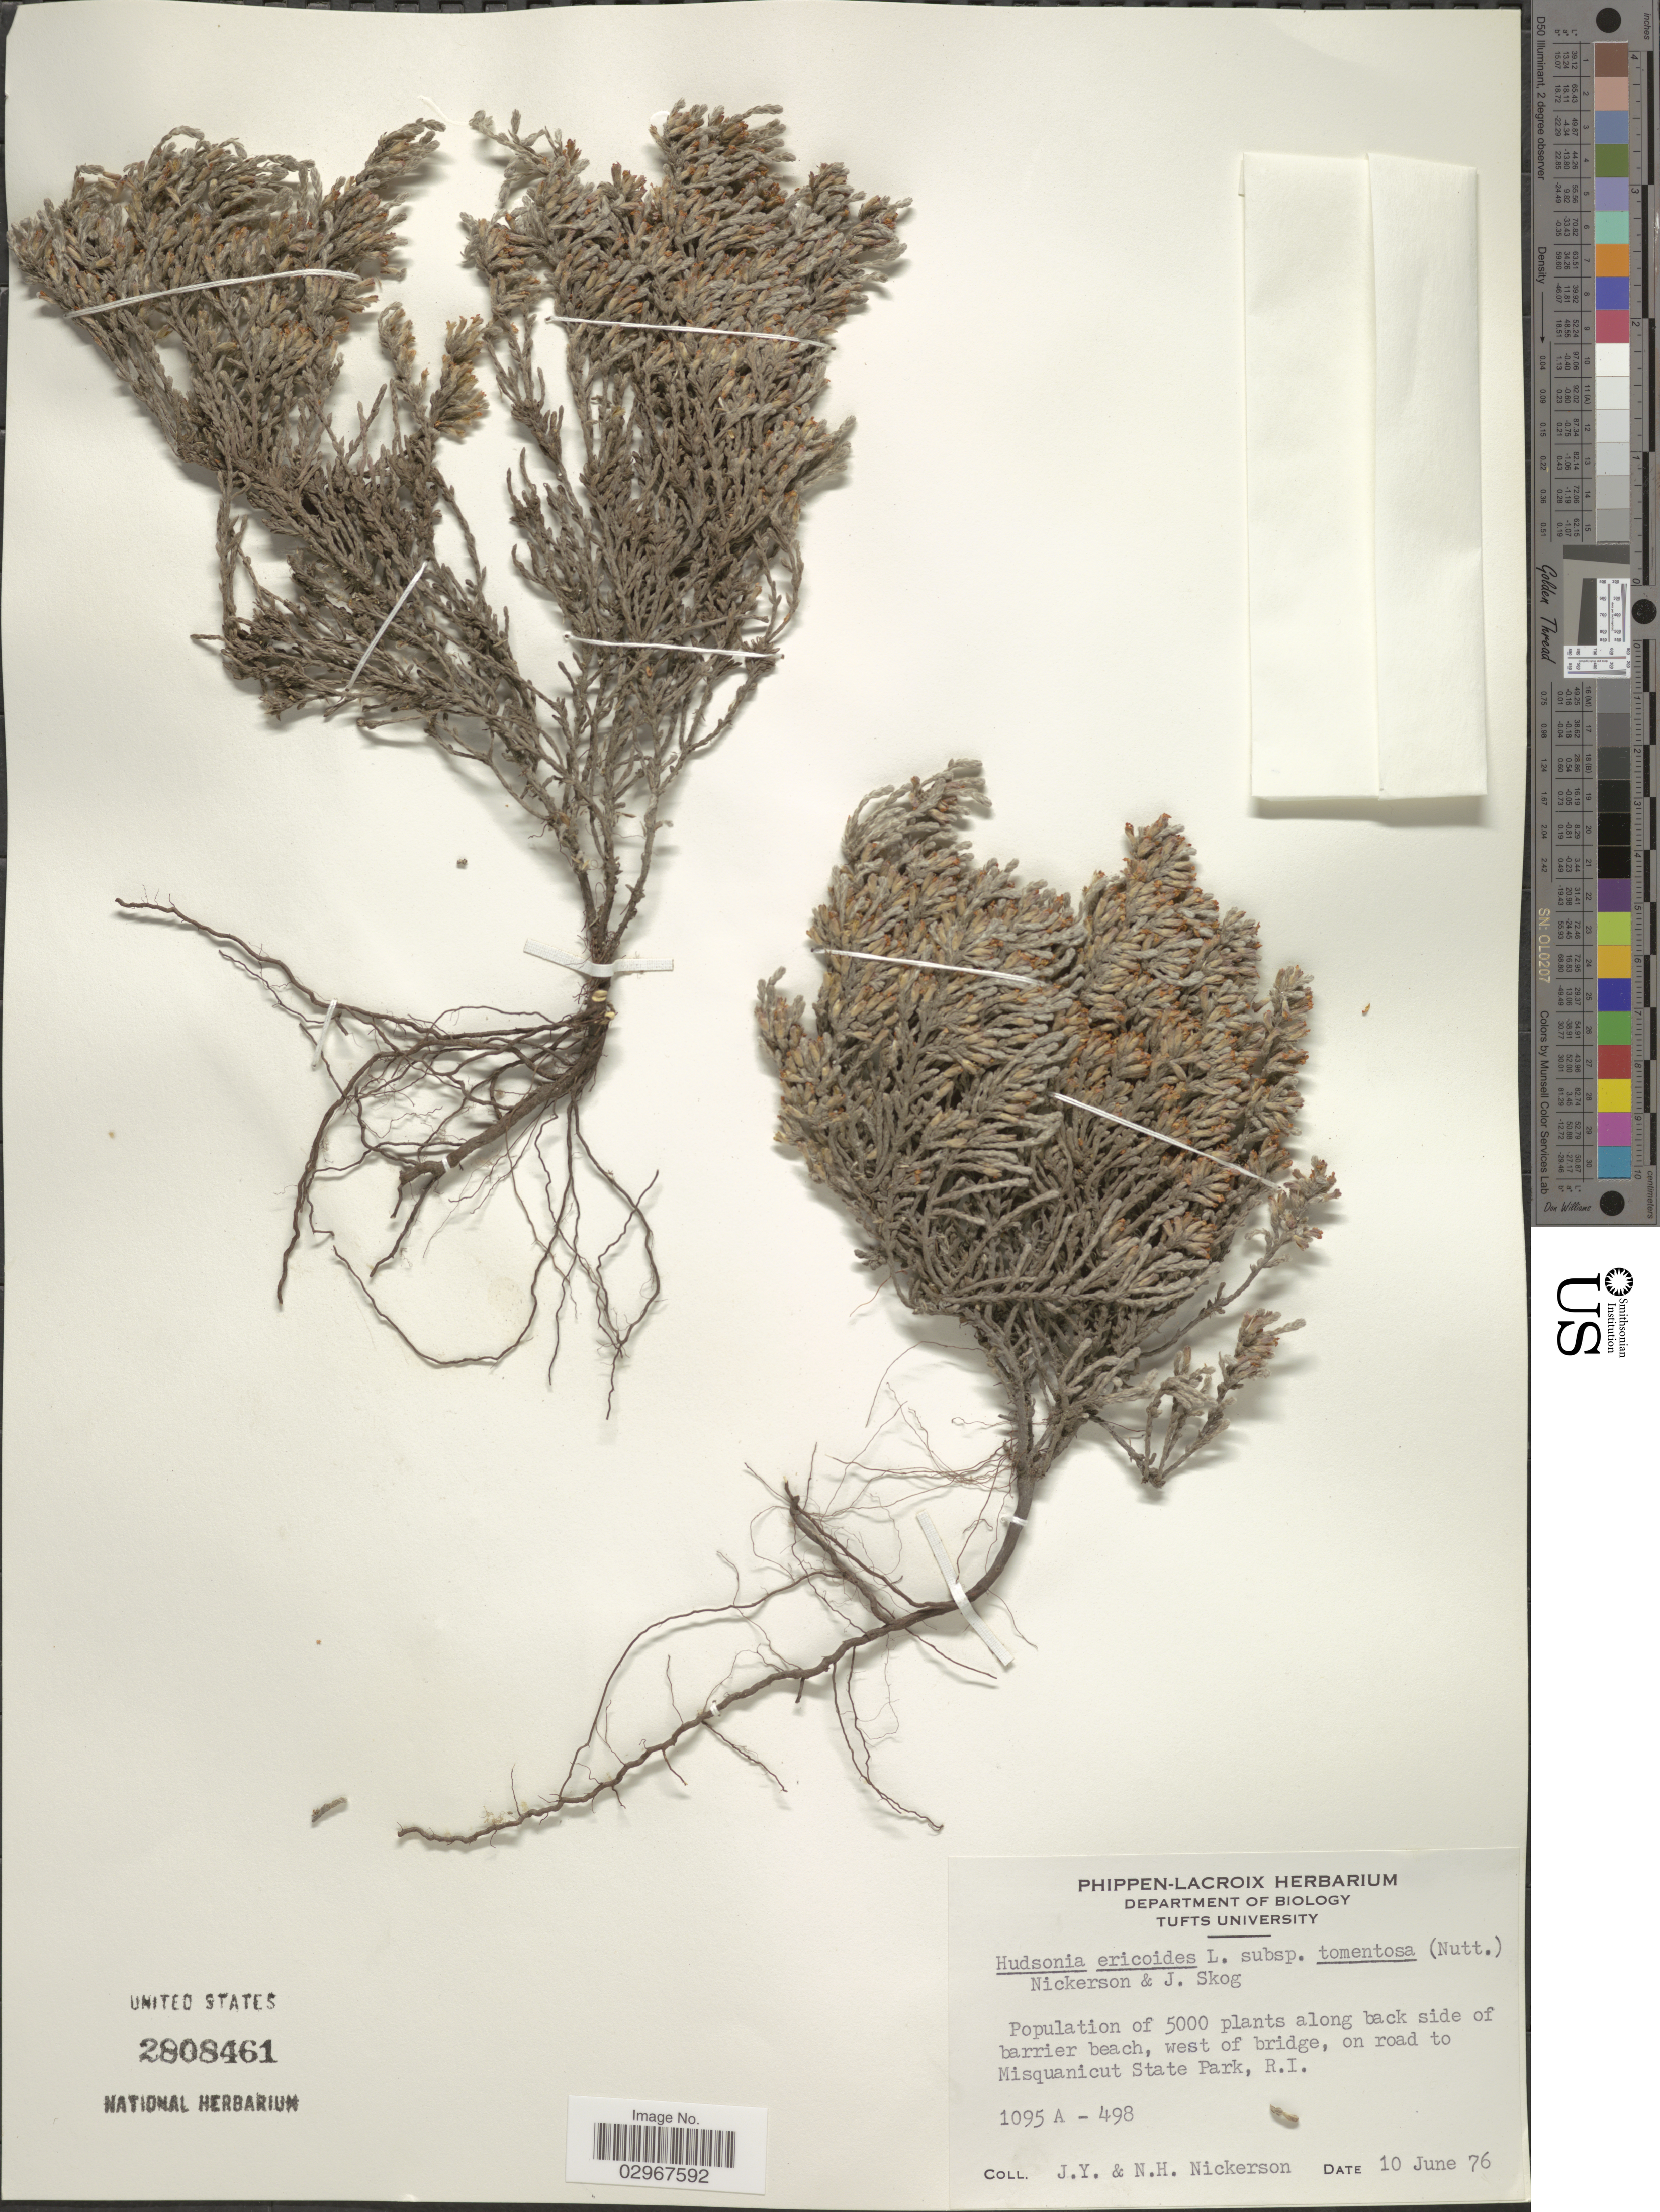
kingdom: Plantae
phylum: Tracheophyta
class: Magnoliopsida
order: Malvales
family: Cistaceae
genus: Hudsonia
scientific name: Hudsonia tomentosa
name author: Nutt.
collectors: J. Nickerson & N. Nickerson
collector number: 1095A-498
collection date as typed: Transcribed d/m/y: 10/6/76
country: United States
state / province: Rhode Island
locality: West of bridge, on road to Misquanicut State Park, R.I.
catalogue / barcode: US 2808461